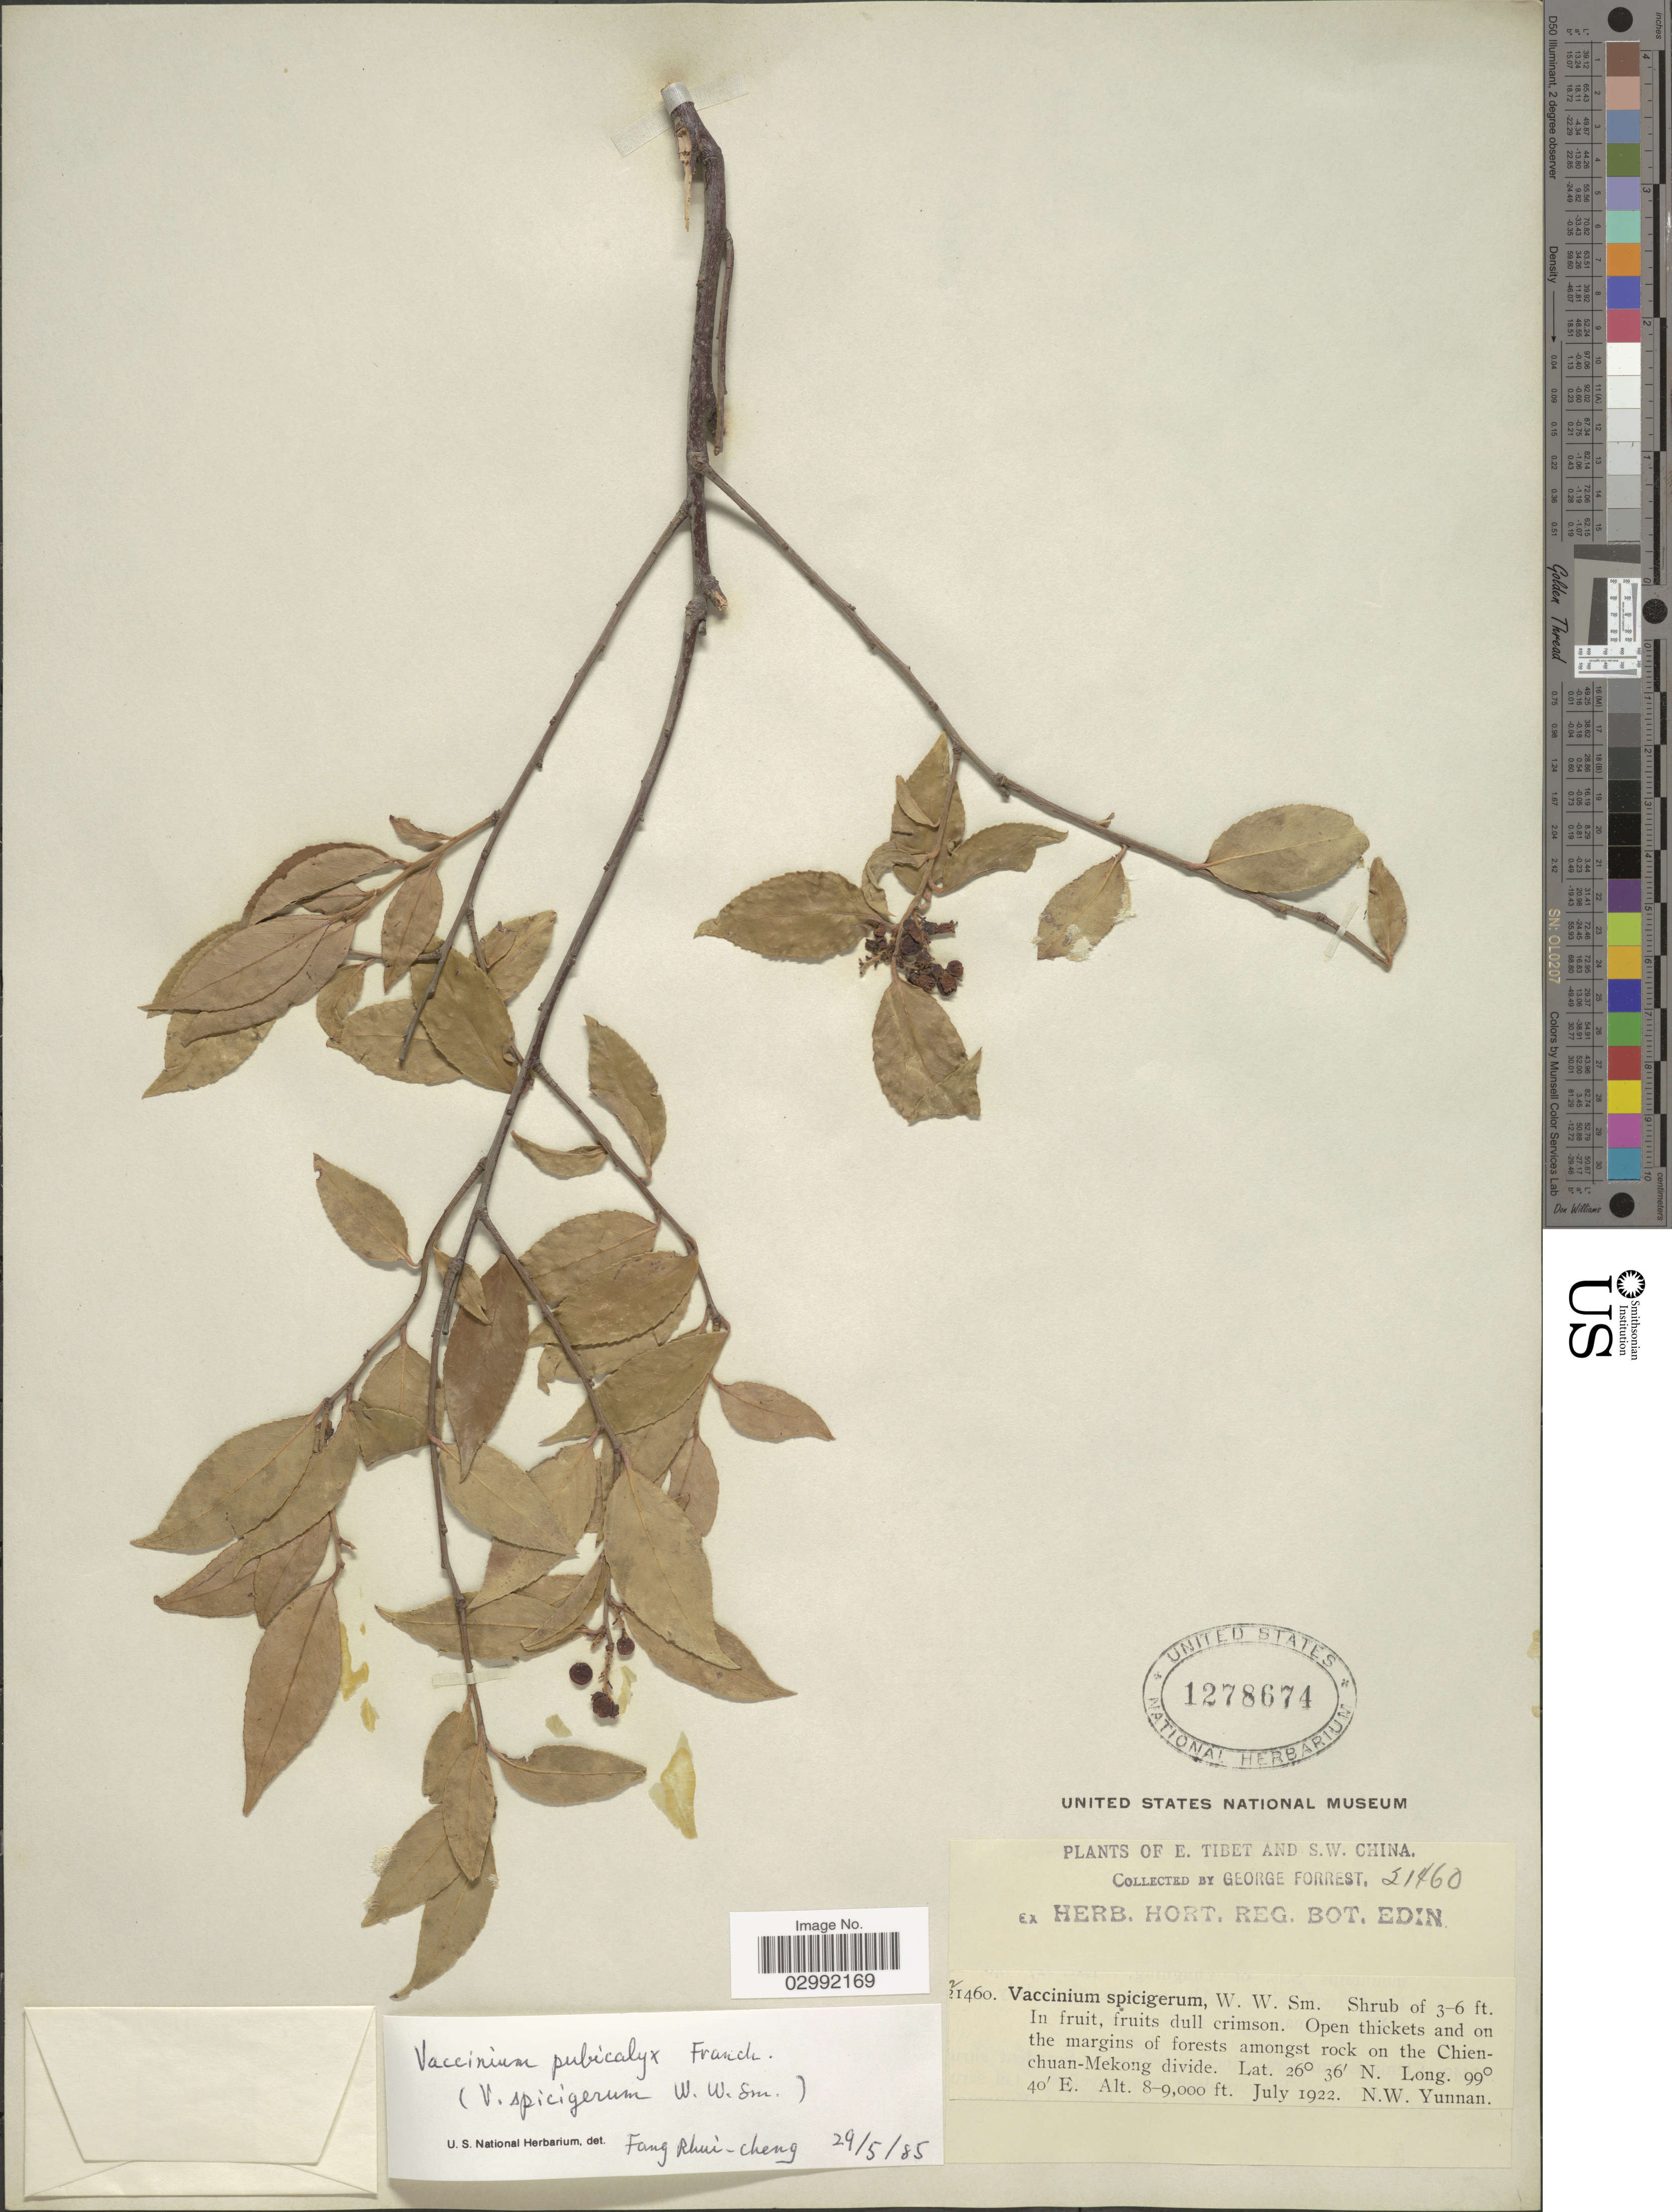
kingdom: Plantae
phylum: Tracheophyta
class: Magnoliopsida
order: Ericales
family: Ericaceae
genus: Vaccinium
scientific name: Vaccinium pubicalyx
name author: Franch.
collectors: G. Forrest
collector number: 21460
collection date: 1922-07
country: China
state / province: Yunnan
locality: Open thickets and on the margin of forests amongst rock on the Chienchuan-Mekong divide.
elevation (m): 2438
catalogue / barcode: US 1278674